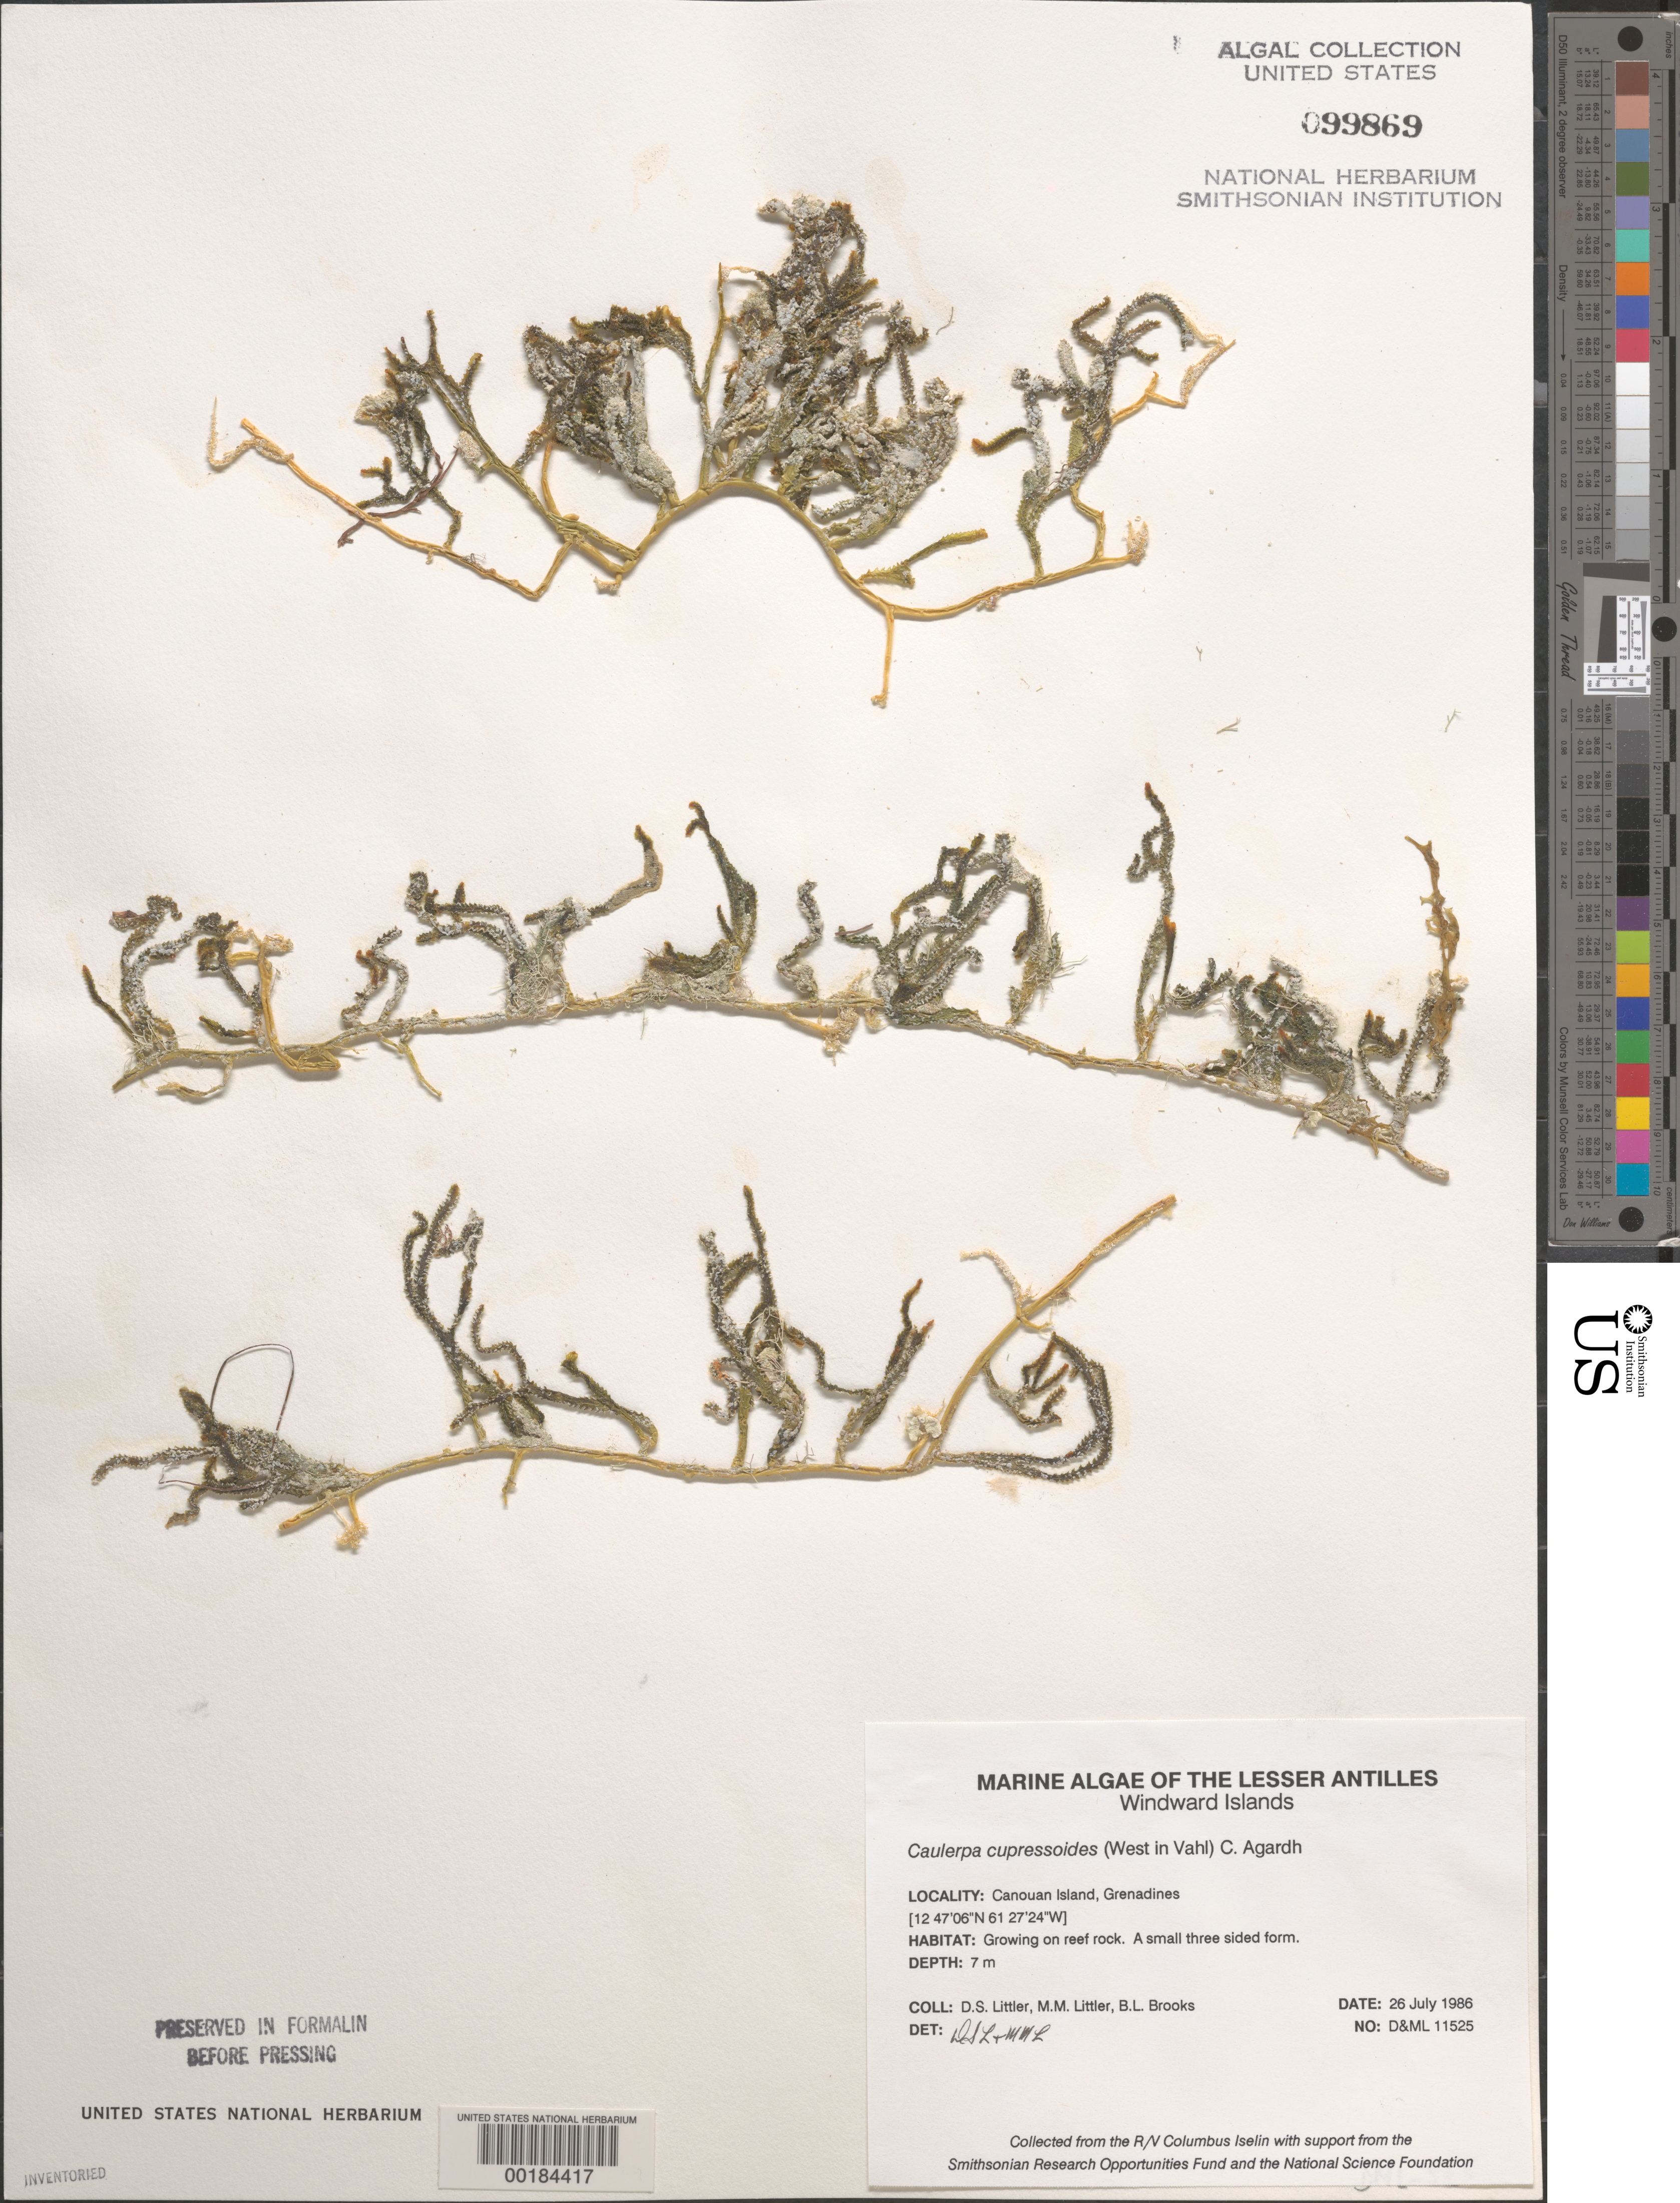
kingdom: Plantae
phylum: Chlorophyta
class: Ulvophyceae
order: Bryopsidales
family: Caulerpaceae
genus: Caulerpa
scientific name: Caulerpa cupressoides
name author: (Vahl) C. Agardh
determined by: Littler, D. S.; Littler, M. M.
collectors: D. S. Littler, M. M. Littler & B. Brooks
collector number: D&ML 11525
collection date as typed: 26 Jul 1986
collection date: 1986-07-26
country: St. Vincent - Grenadines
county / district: Grenadines Parish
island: Canouan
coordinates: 12 47' 06" N, 61 27' 24" W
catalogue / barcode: US 99869